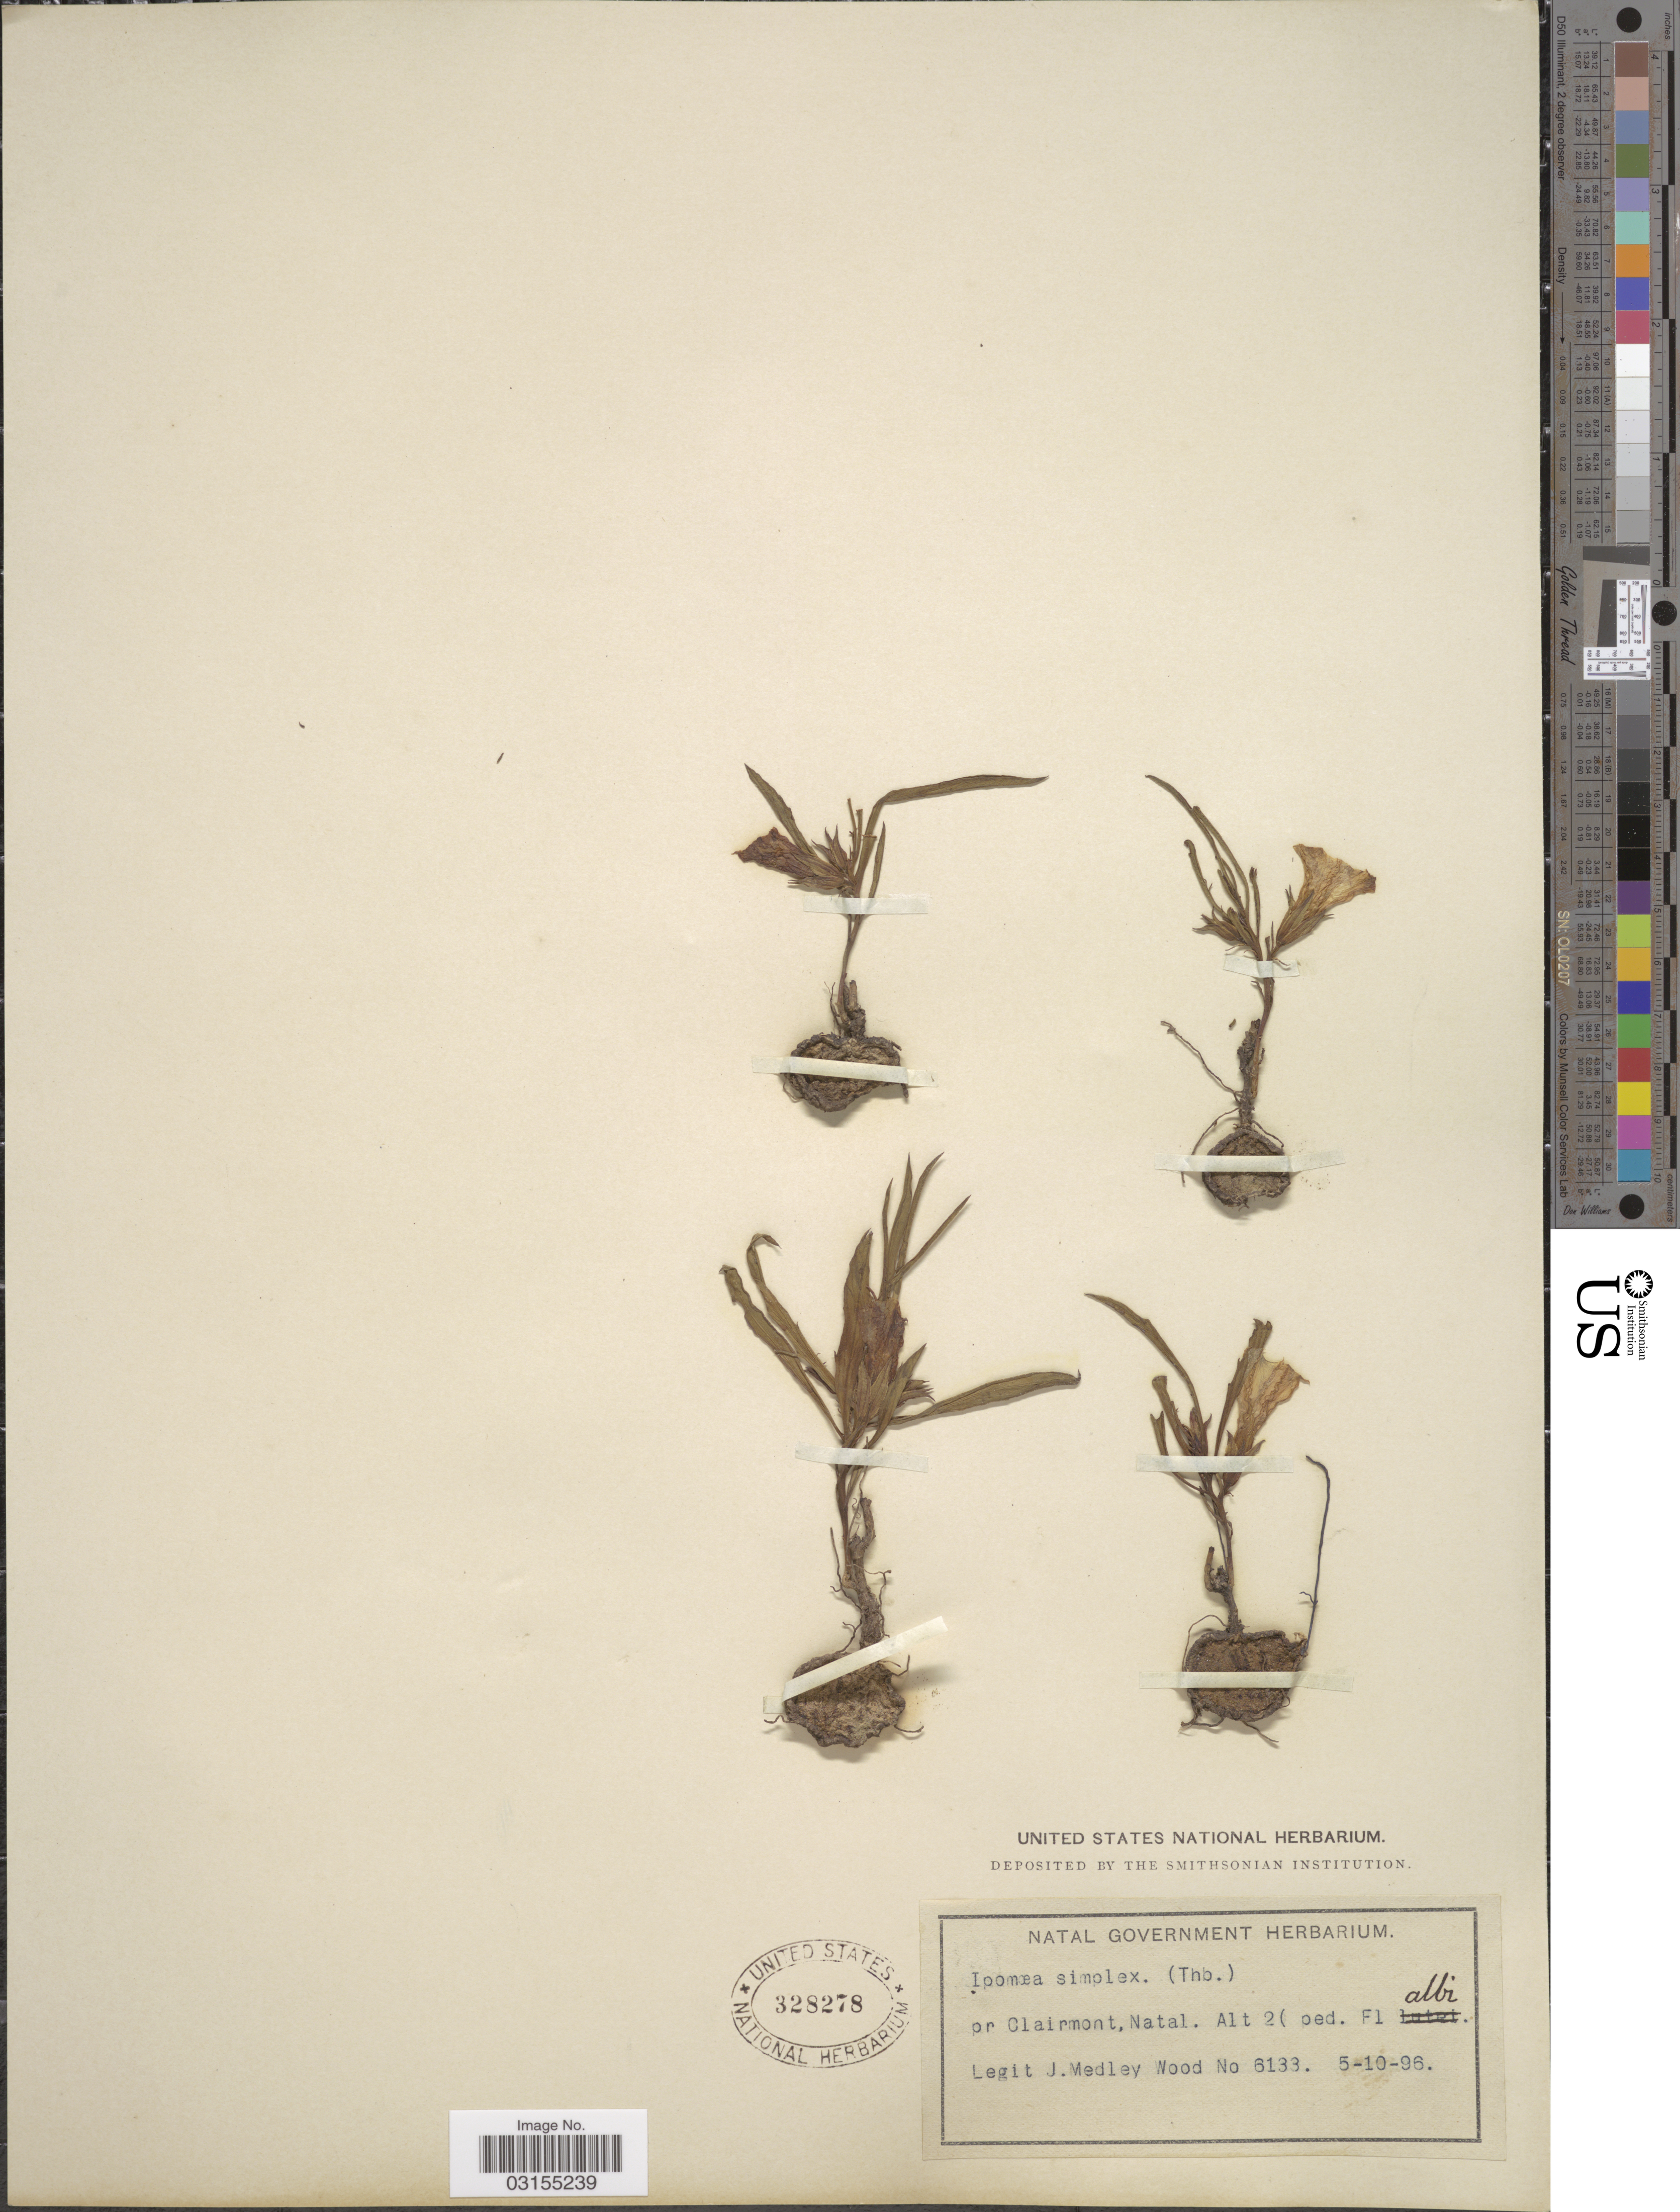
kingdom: Plantae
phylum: Tracheophyta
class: Magnoliopsida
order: Solanales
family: Convolvulaceae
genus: Ipomoea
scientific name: Ipomoea simplex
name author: Thunb.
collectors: J. Medley Wood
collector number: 6133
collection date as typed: Transcribed d/m/y: 5/10/96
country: South Africa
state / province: KwaZulu-Natal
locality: Pr Clairmont, Natal.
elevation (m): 1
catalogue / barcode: US 328278